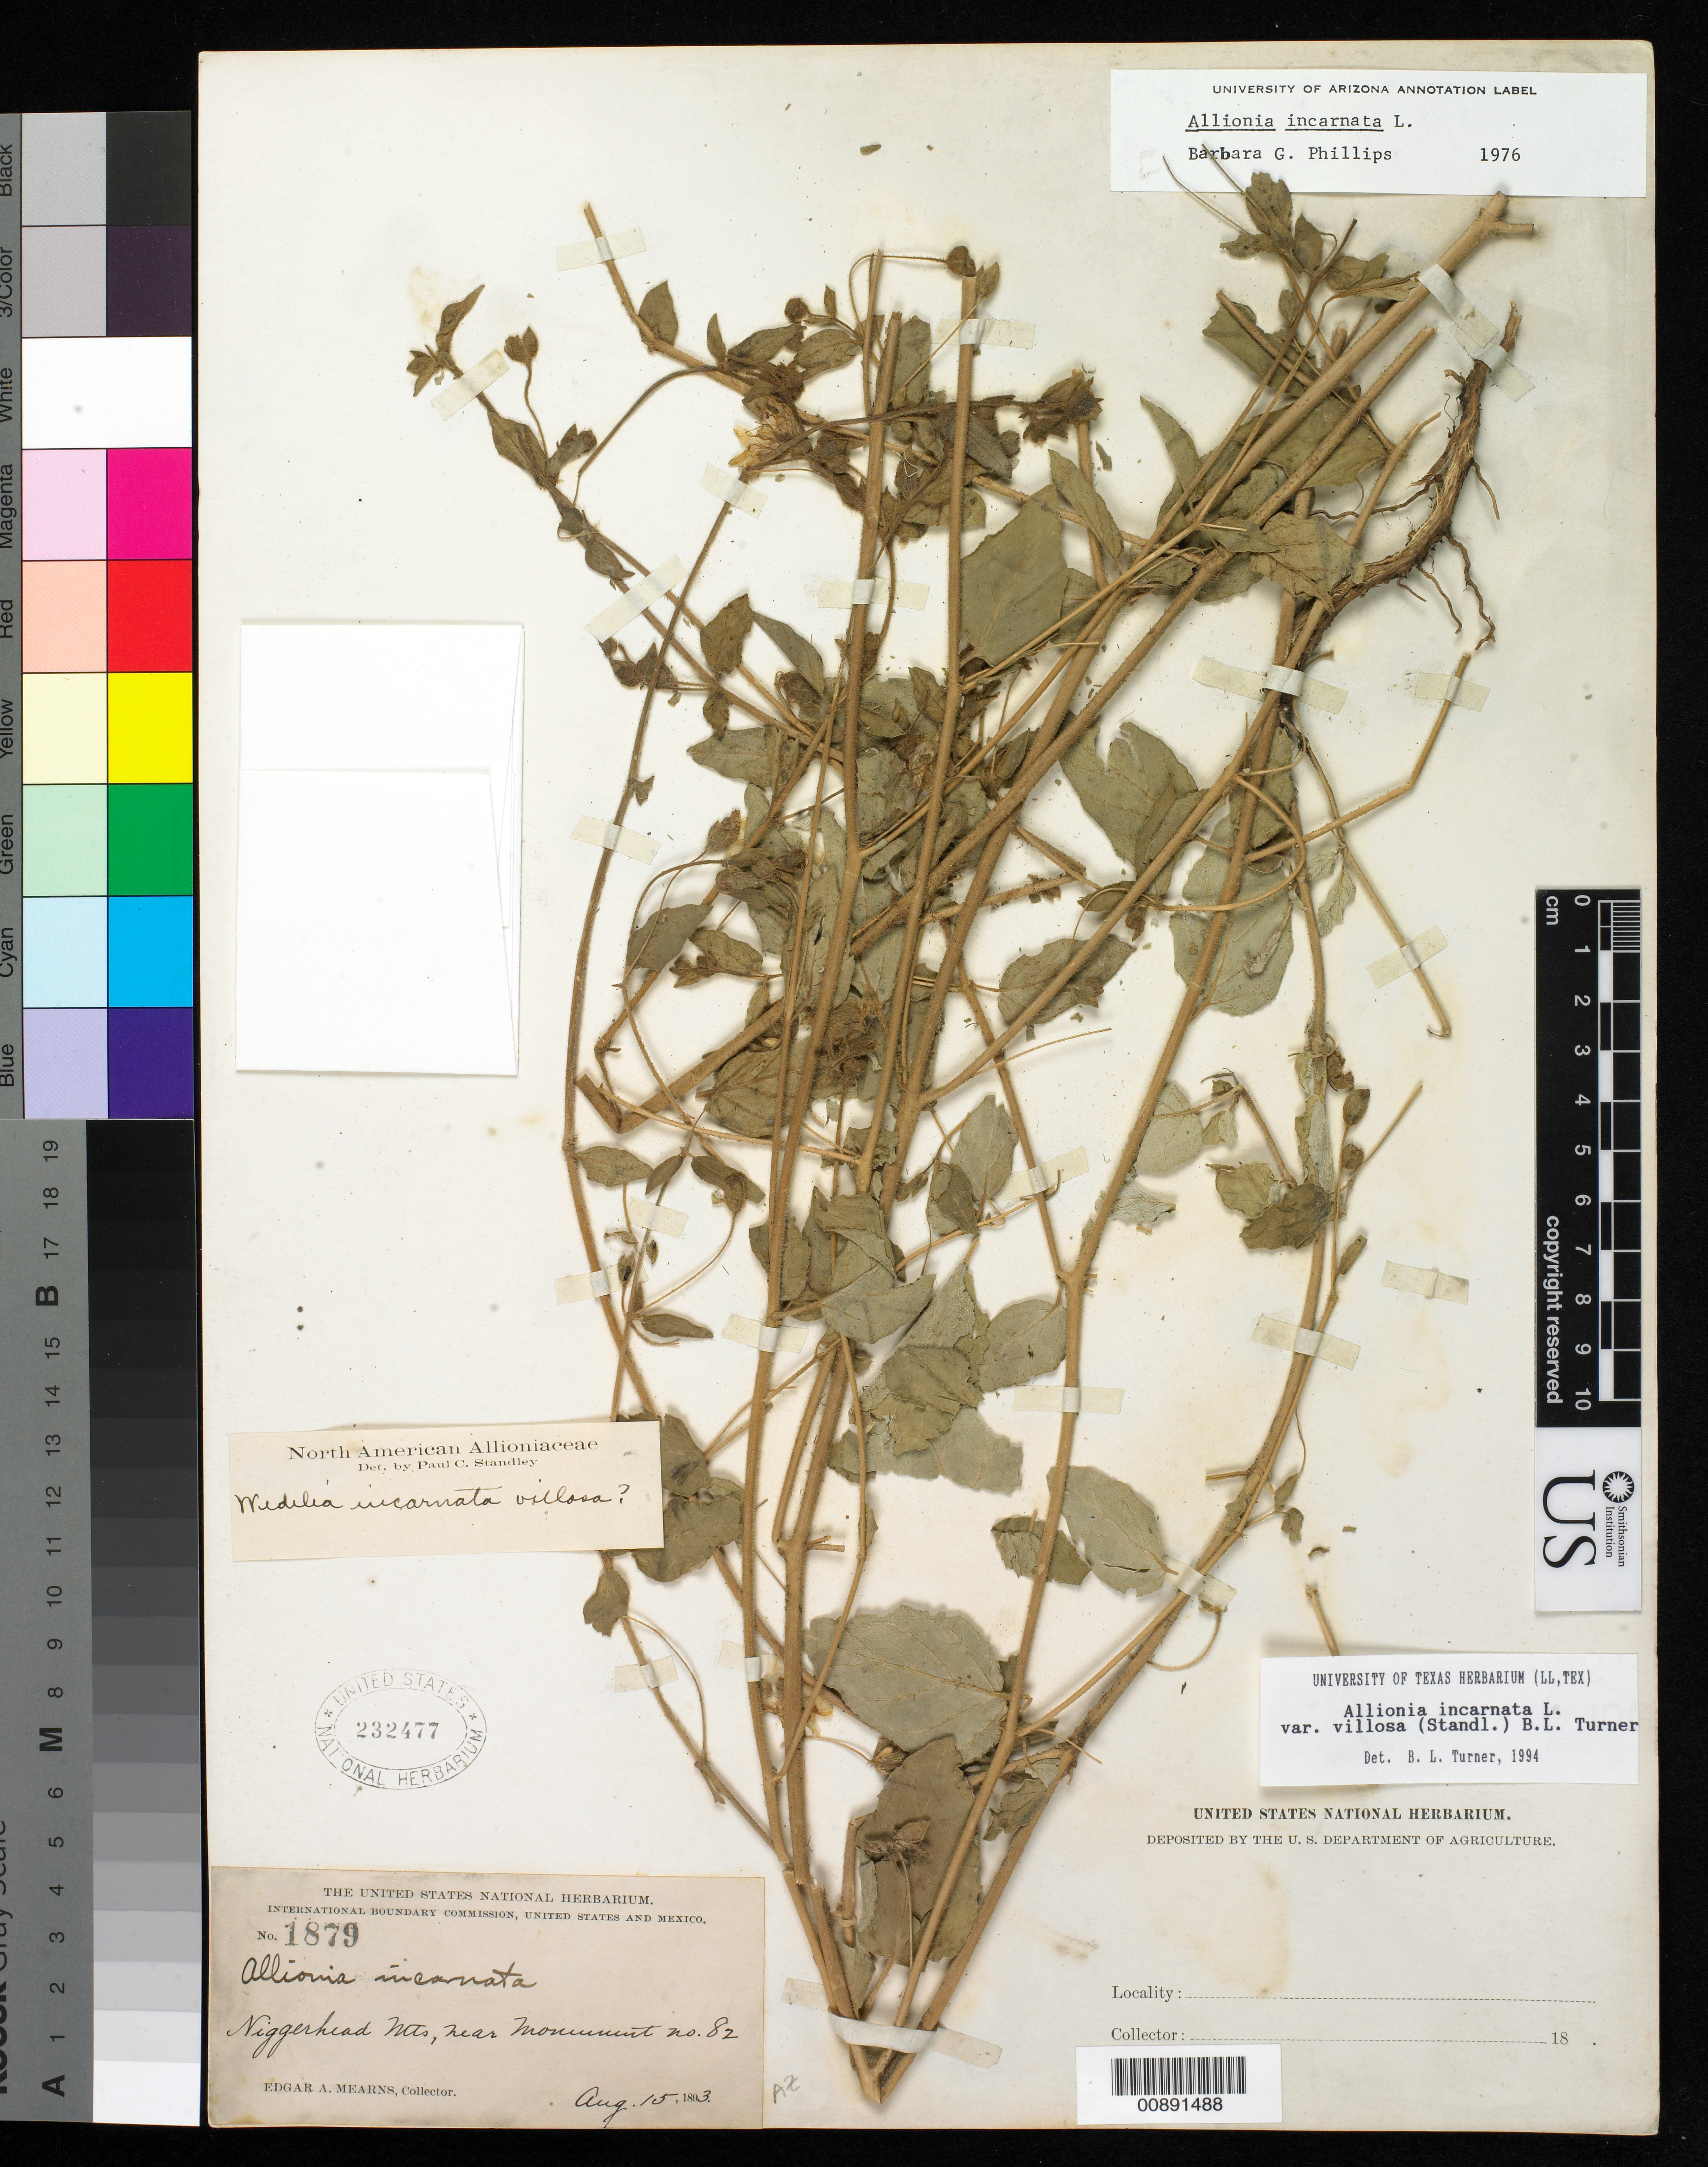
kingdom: Plantae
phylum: Tracheophyta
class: Magnoliopsida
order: Caryophyllales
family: Nyctaginaceae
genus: Allionia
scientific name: Allionia incarnata var. villosa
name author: (Standl.) B.L. Turner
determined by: Turner, B. L.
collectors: E. A. Mearns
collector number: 1879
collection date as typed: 15 Aug 1893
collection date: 1893-08-15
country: United States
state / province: Arizona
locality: Niggerhead Mts., near Monument no. 82.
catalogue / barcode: US 232477